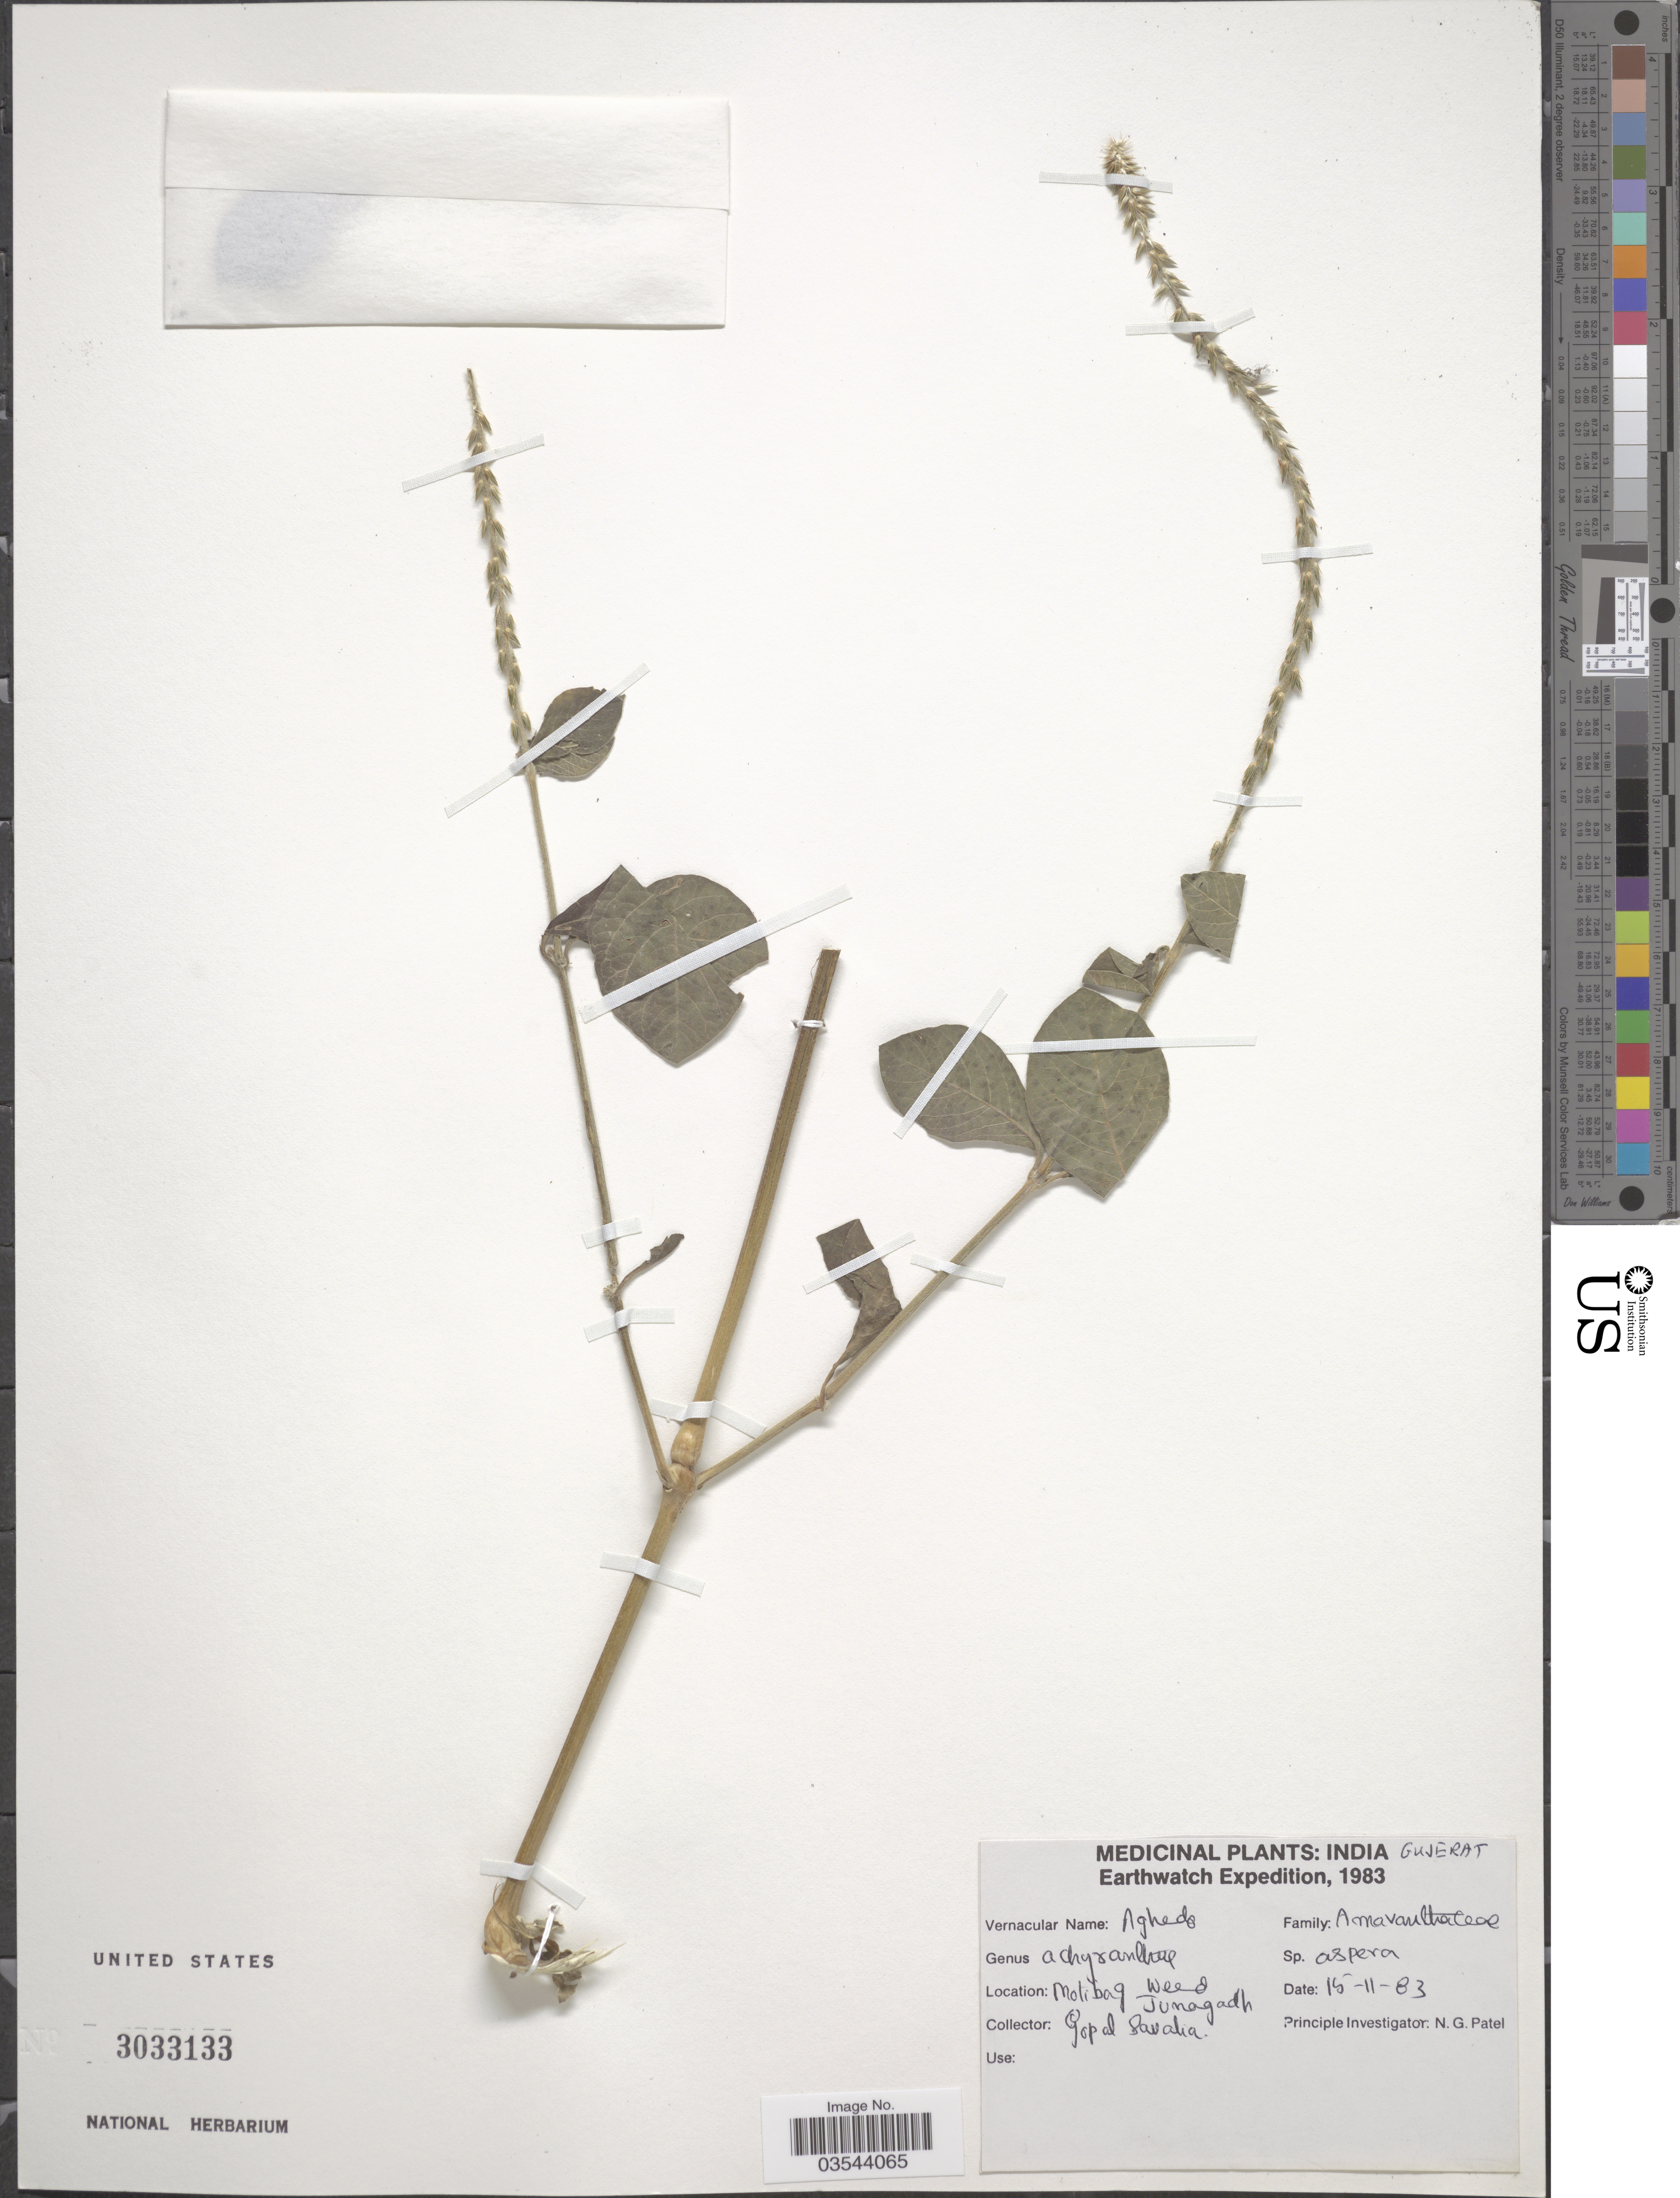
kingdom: Plantae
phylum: Tracheophyta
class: Magnoliopsida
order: Caryophyllales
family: Amaranthaceae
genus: Achyranthes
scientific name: Achyranthes aspera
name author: L.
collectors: G. Savalia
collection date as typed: Transcribed d/m/y: 15/11/83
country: India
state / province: Gujarat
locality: Gujerat. Motibag Junagadh.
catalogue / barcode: US 3033133